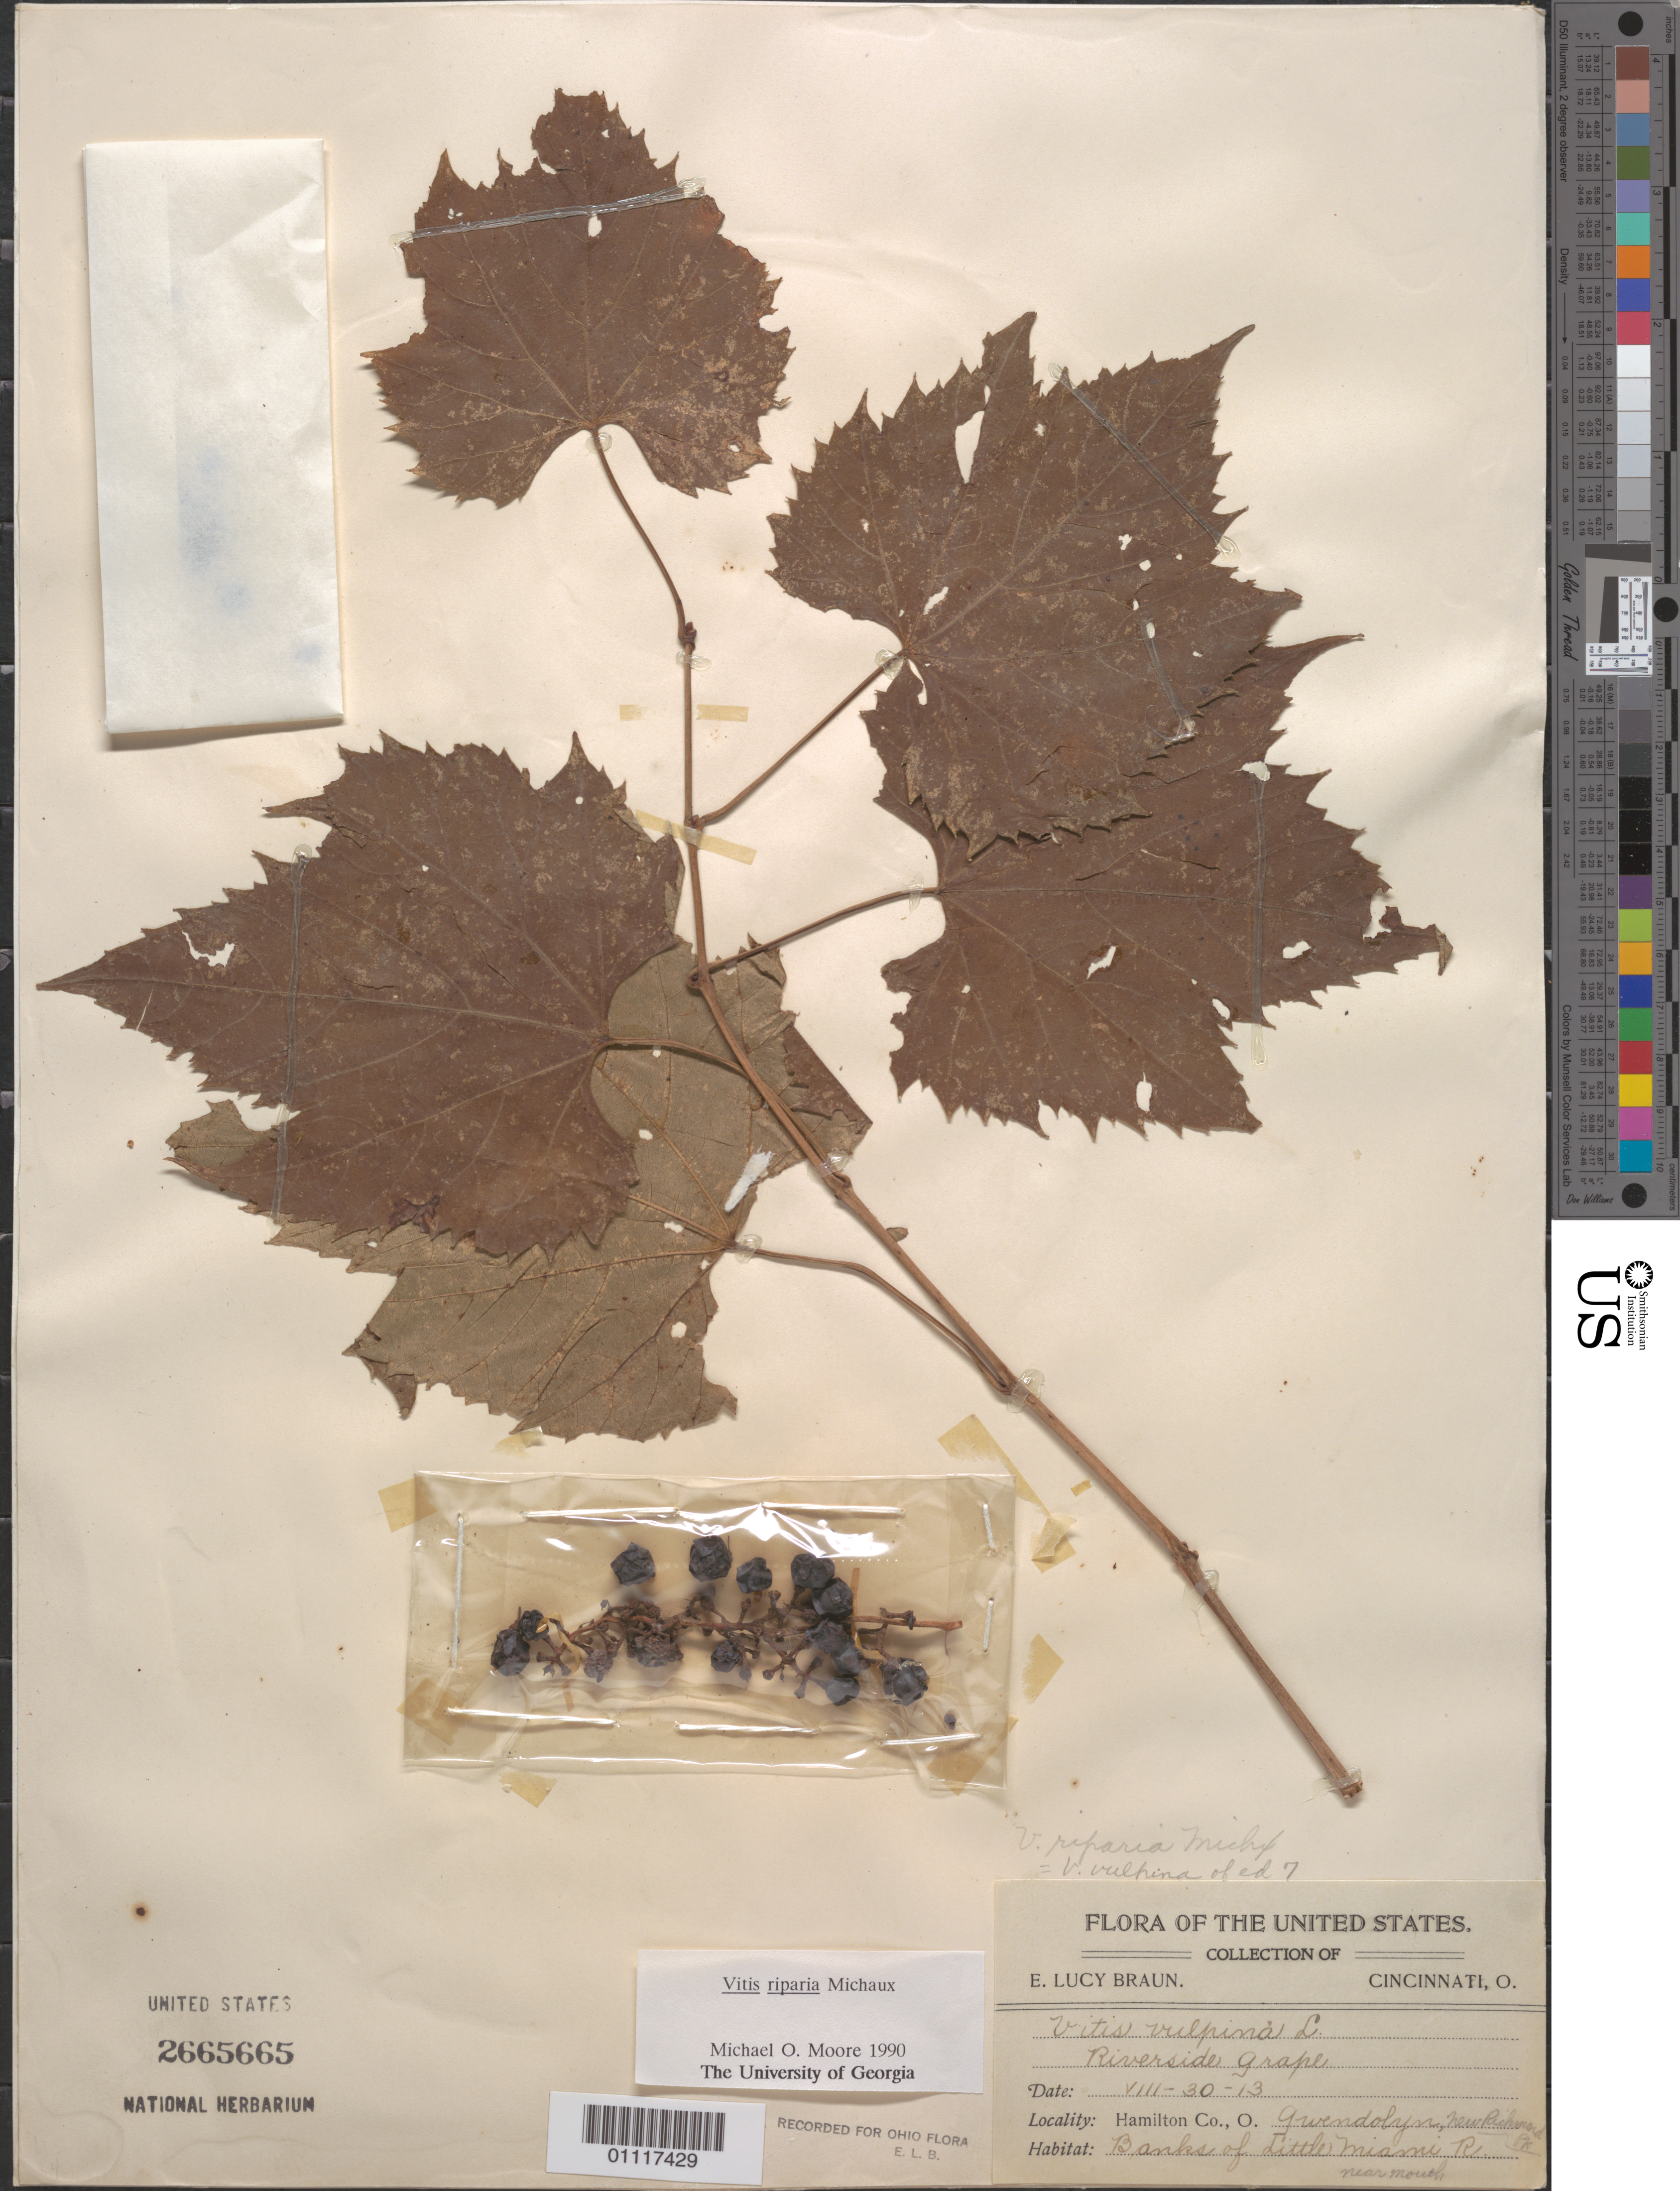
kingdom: Plantae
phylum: Tracheophyta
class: Magnoliopsida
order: Vitales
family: Vitaceae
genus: Vitis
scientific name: Vitis riparia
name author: Michx.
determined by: Moore, M. O.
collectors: E. L. Braun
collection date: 1913-08-30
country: United States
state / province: Ohio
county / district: Hamilton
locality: Gwendolyn, New Richmond, Banks of Little Miami River mouth.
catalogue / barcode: US 2665665